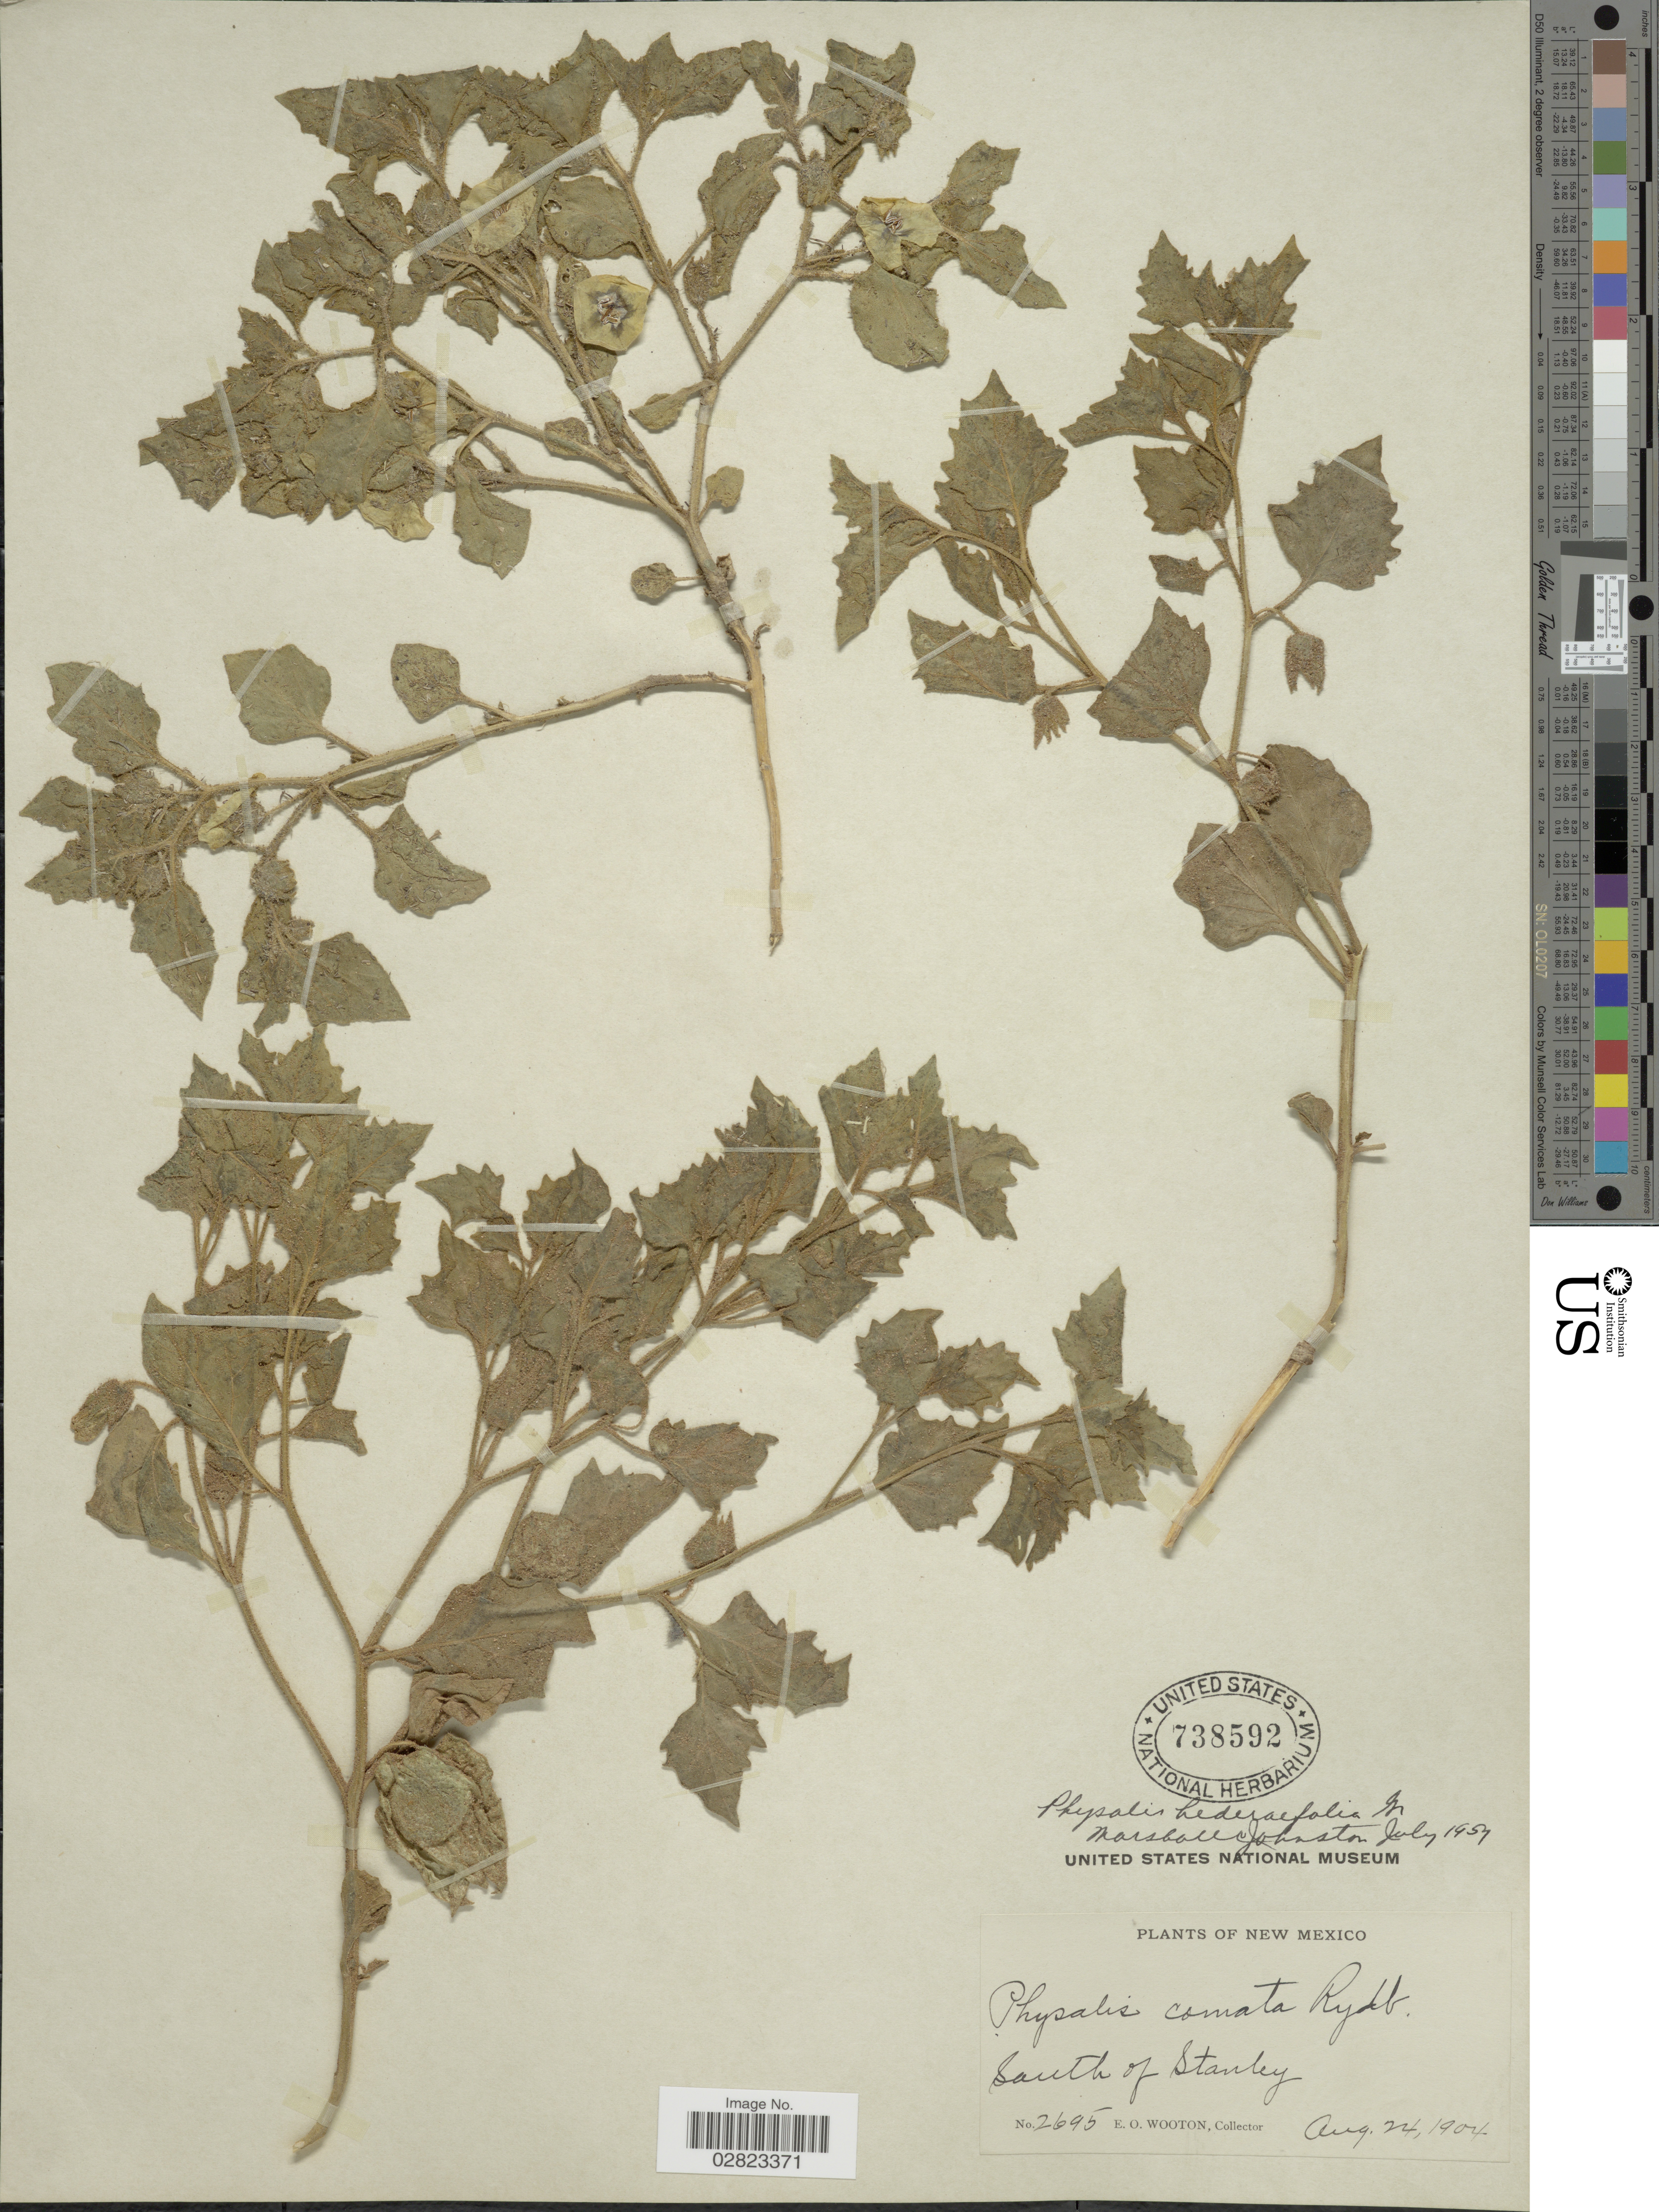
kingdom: Plantae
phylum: Tracheophyta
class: Magnoliopsida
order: Solanales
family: Solanaceae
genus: Physalis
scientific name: Physalis hederifolia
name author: A. Gray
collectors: E. O. Wooton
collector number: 2695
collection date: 1904-08-24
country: United States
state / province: New Mexico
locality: South of Stanley.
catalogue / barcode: US 738592